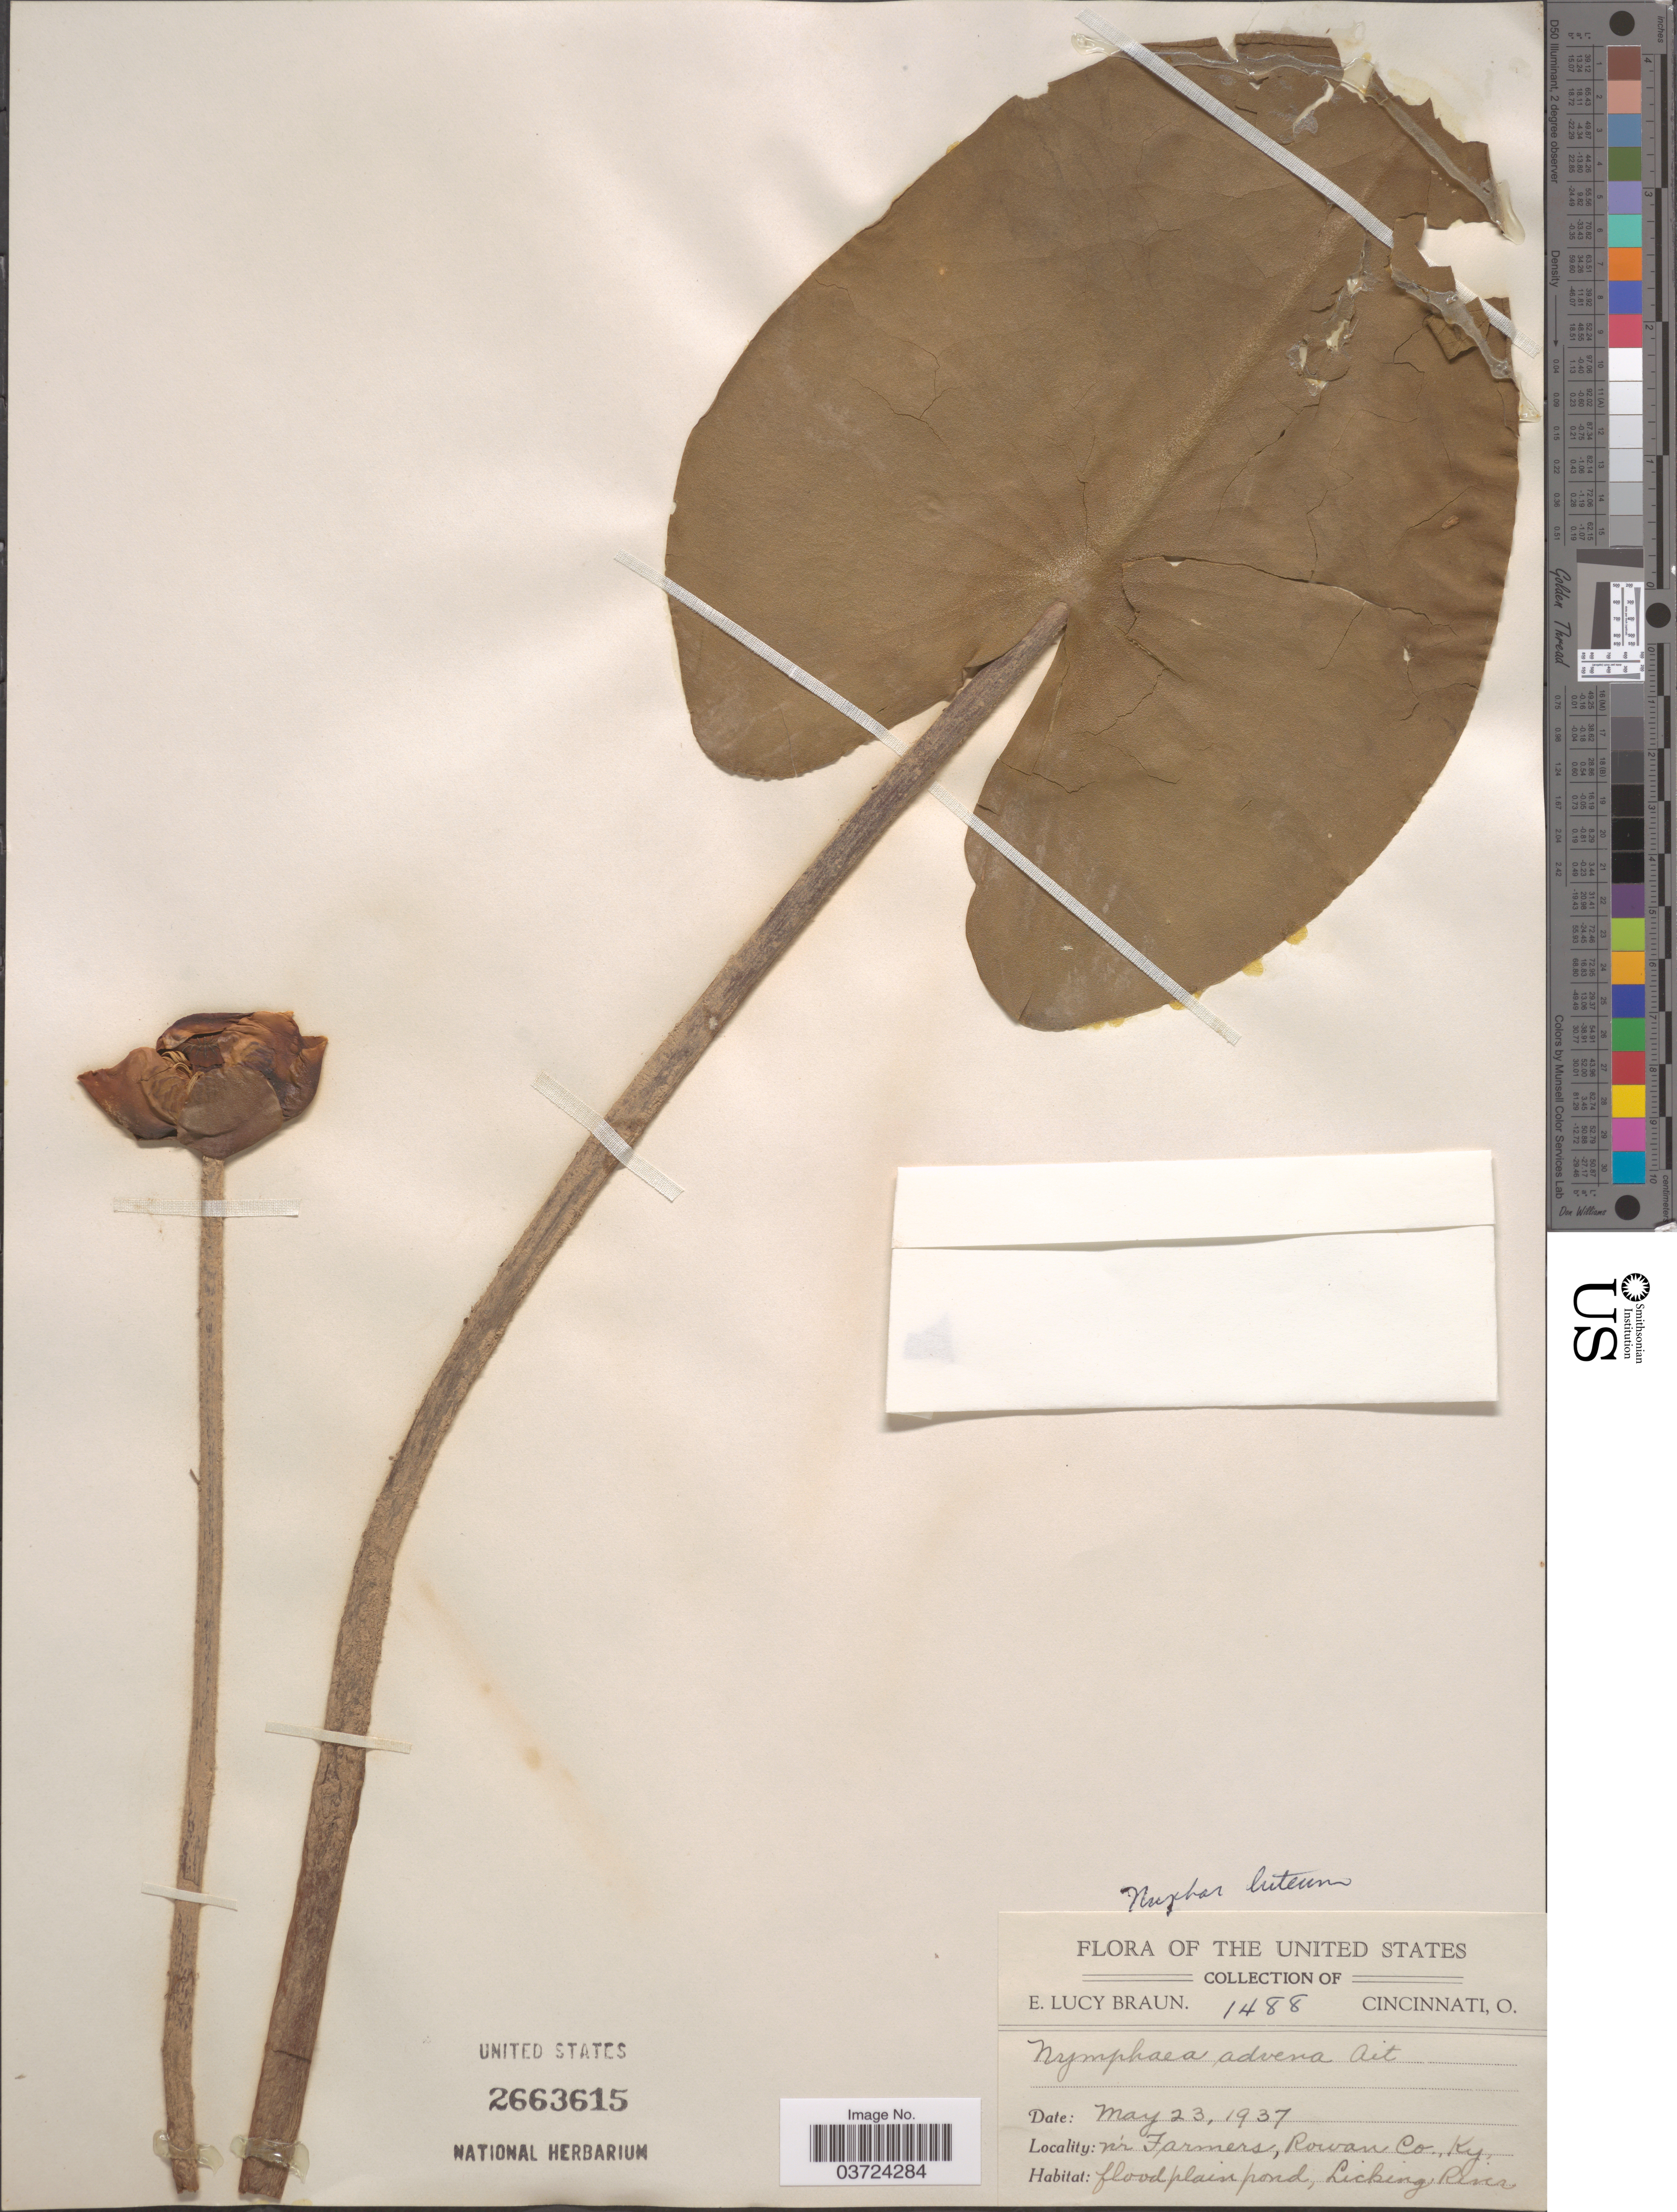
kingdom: Plantae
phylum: Tracheophyta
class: Magnoliopsida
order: Nymphaeales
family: Nymphaeaceae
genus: Nuphar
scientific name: Nuphar advena subsp. advena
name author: (Aiton) W.T. Aiton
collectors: E. L. Braun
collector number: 1488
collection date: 1937-05-23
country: United States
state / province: Kentucky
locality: N'r Farmers, Rowan Co. Licking River.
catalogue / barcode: US 2663615